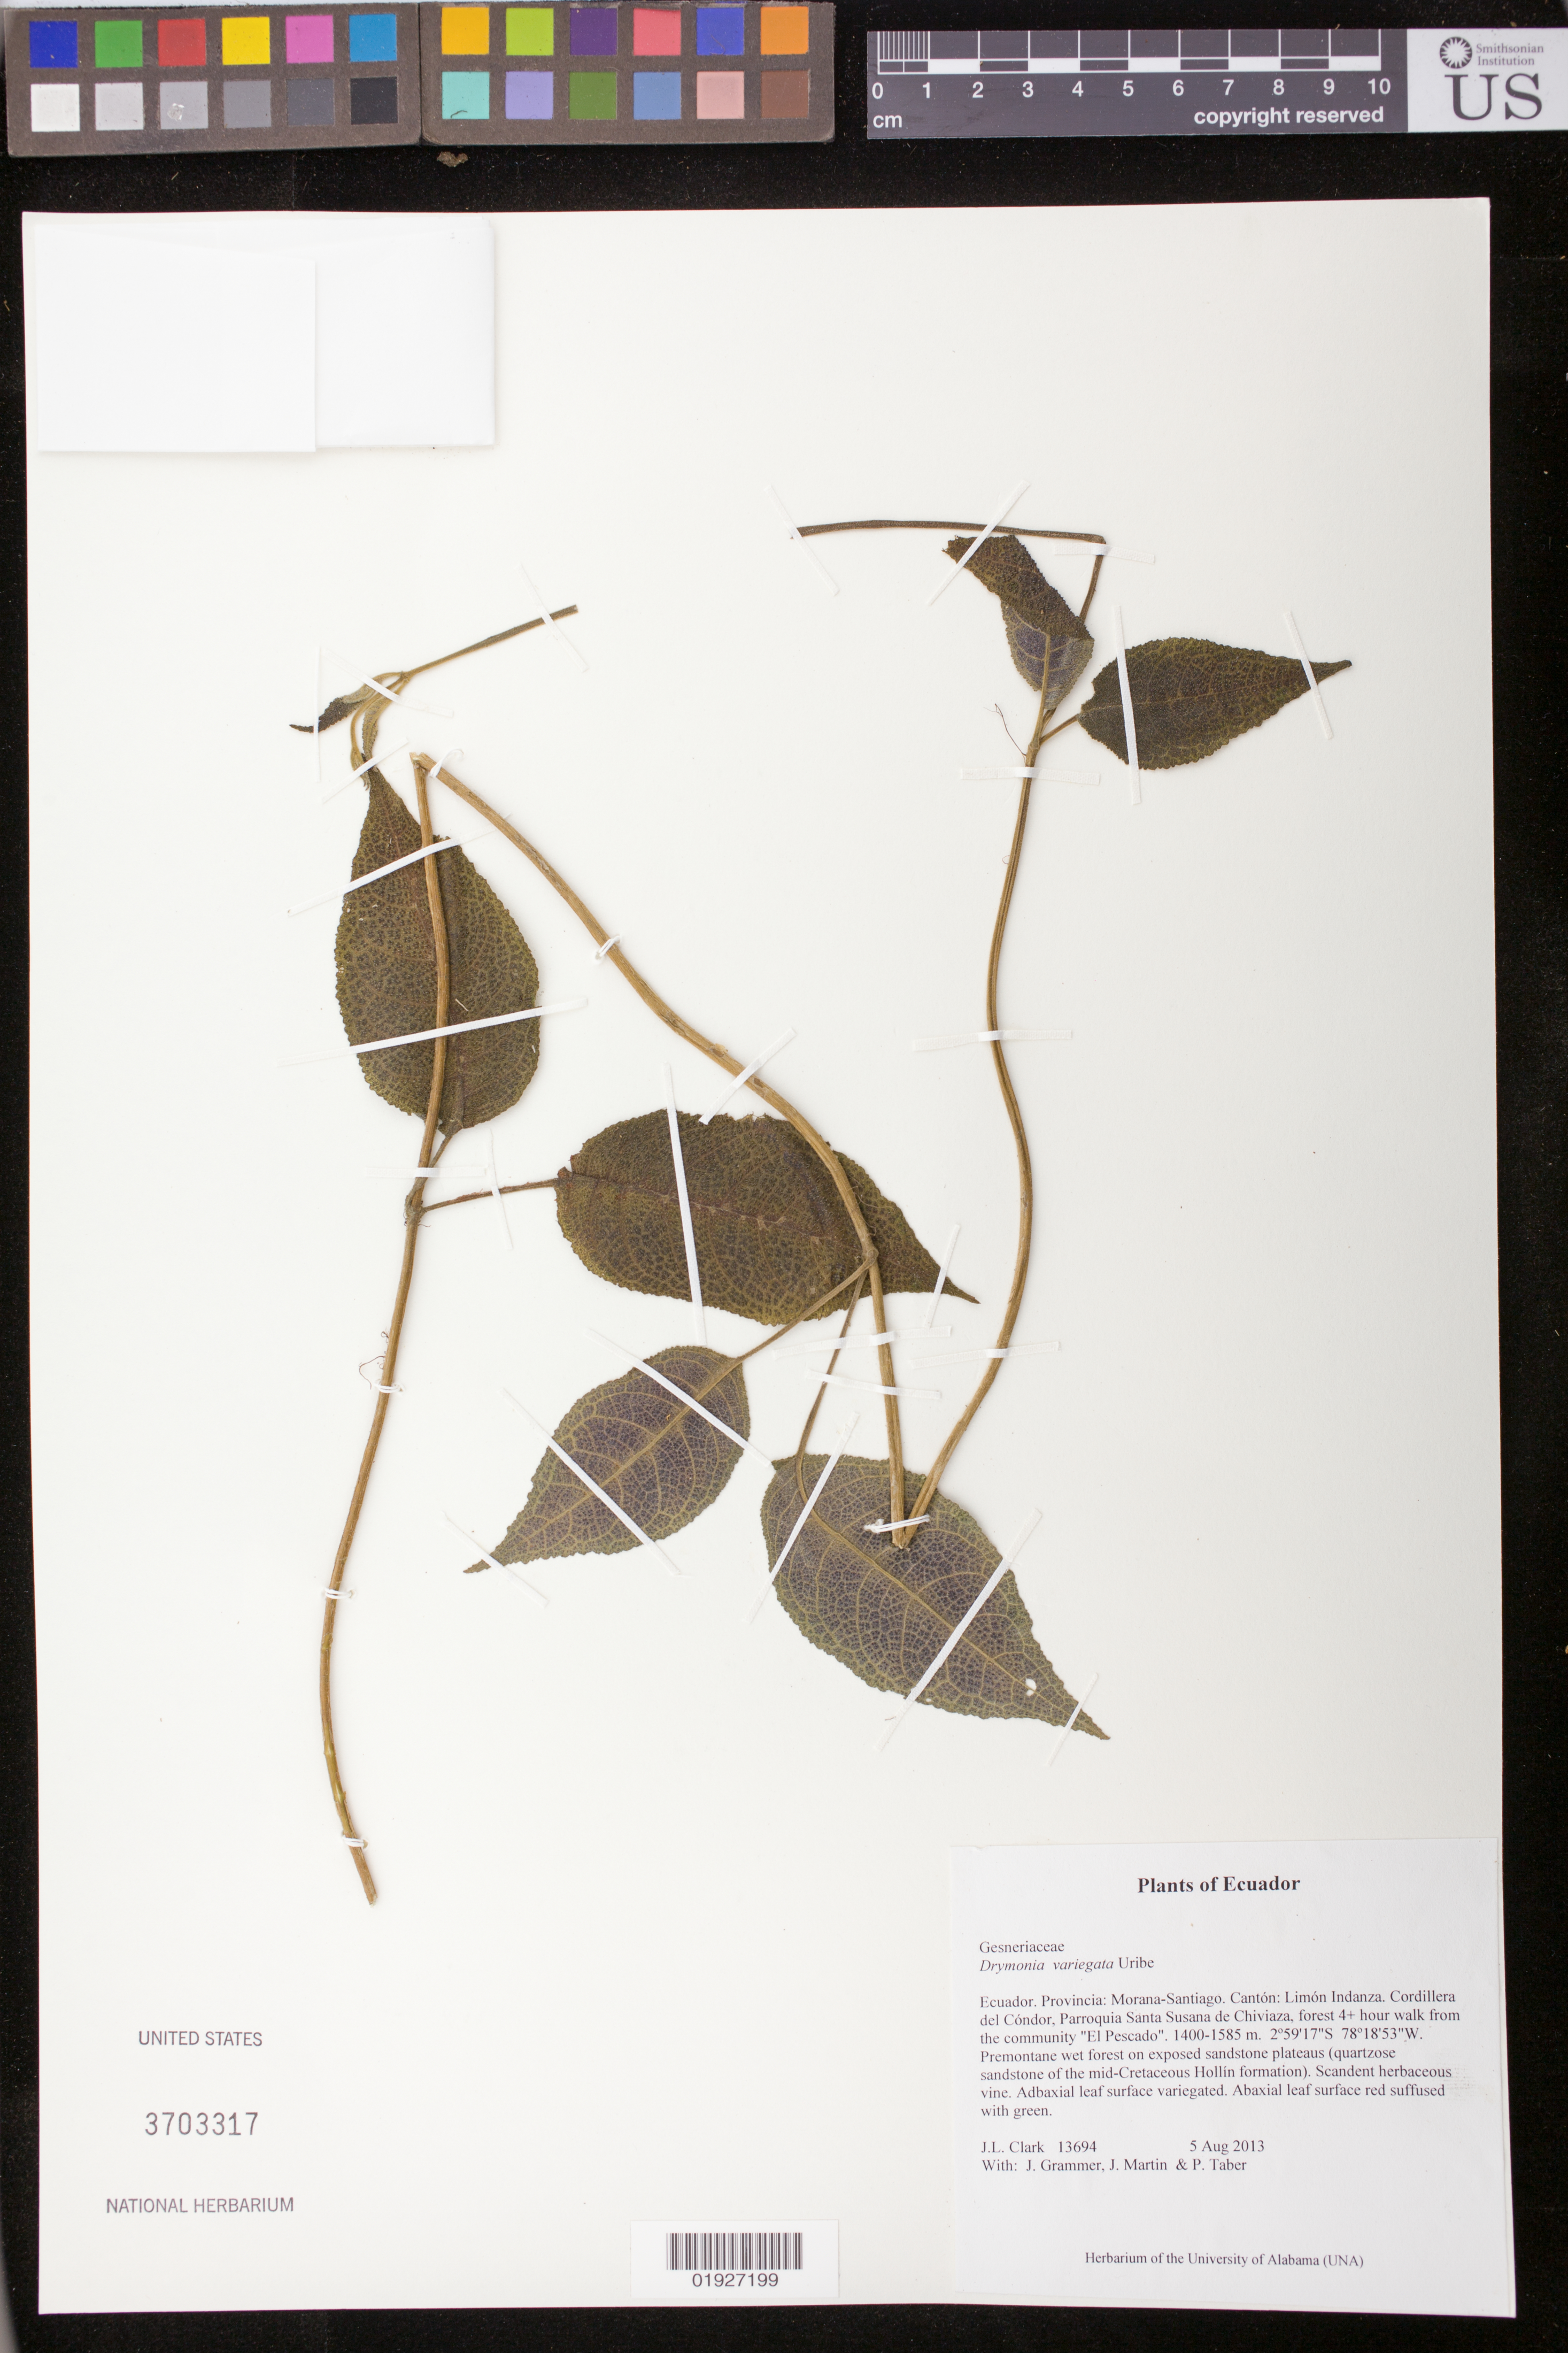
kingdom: Plantae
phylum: Tracheophyta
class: Magnoliopsida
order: Lamiales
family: Gesneriaceae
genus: Drymonia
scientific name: Drymonia variegata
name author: L. Uribe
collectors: J. L. Clark, J. Grammer, J. Martin & P. Taber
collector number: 13694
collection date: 2013-08-05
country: Ecuador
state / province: Morona-Santiago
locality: Canton: Limon Indanza. Cordillera del Condor, Parroquia Santa Susana de Chiviaza, forest 4+ hours walk from the community "El Pescado".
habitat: Premontane wet forest on exposed sandstone plateaus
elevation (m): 1400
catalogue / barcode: US 3703317